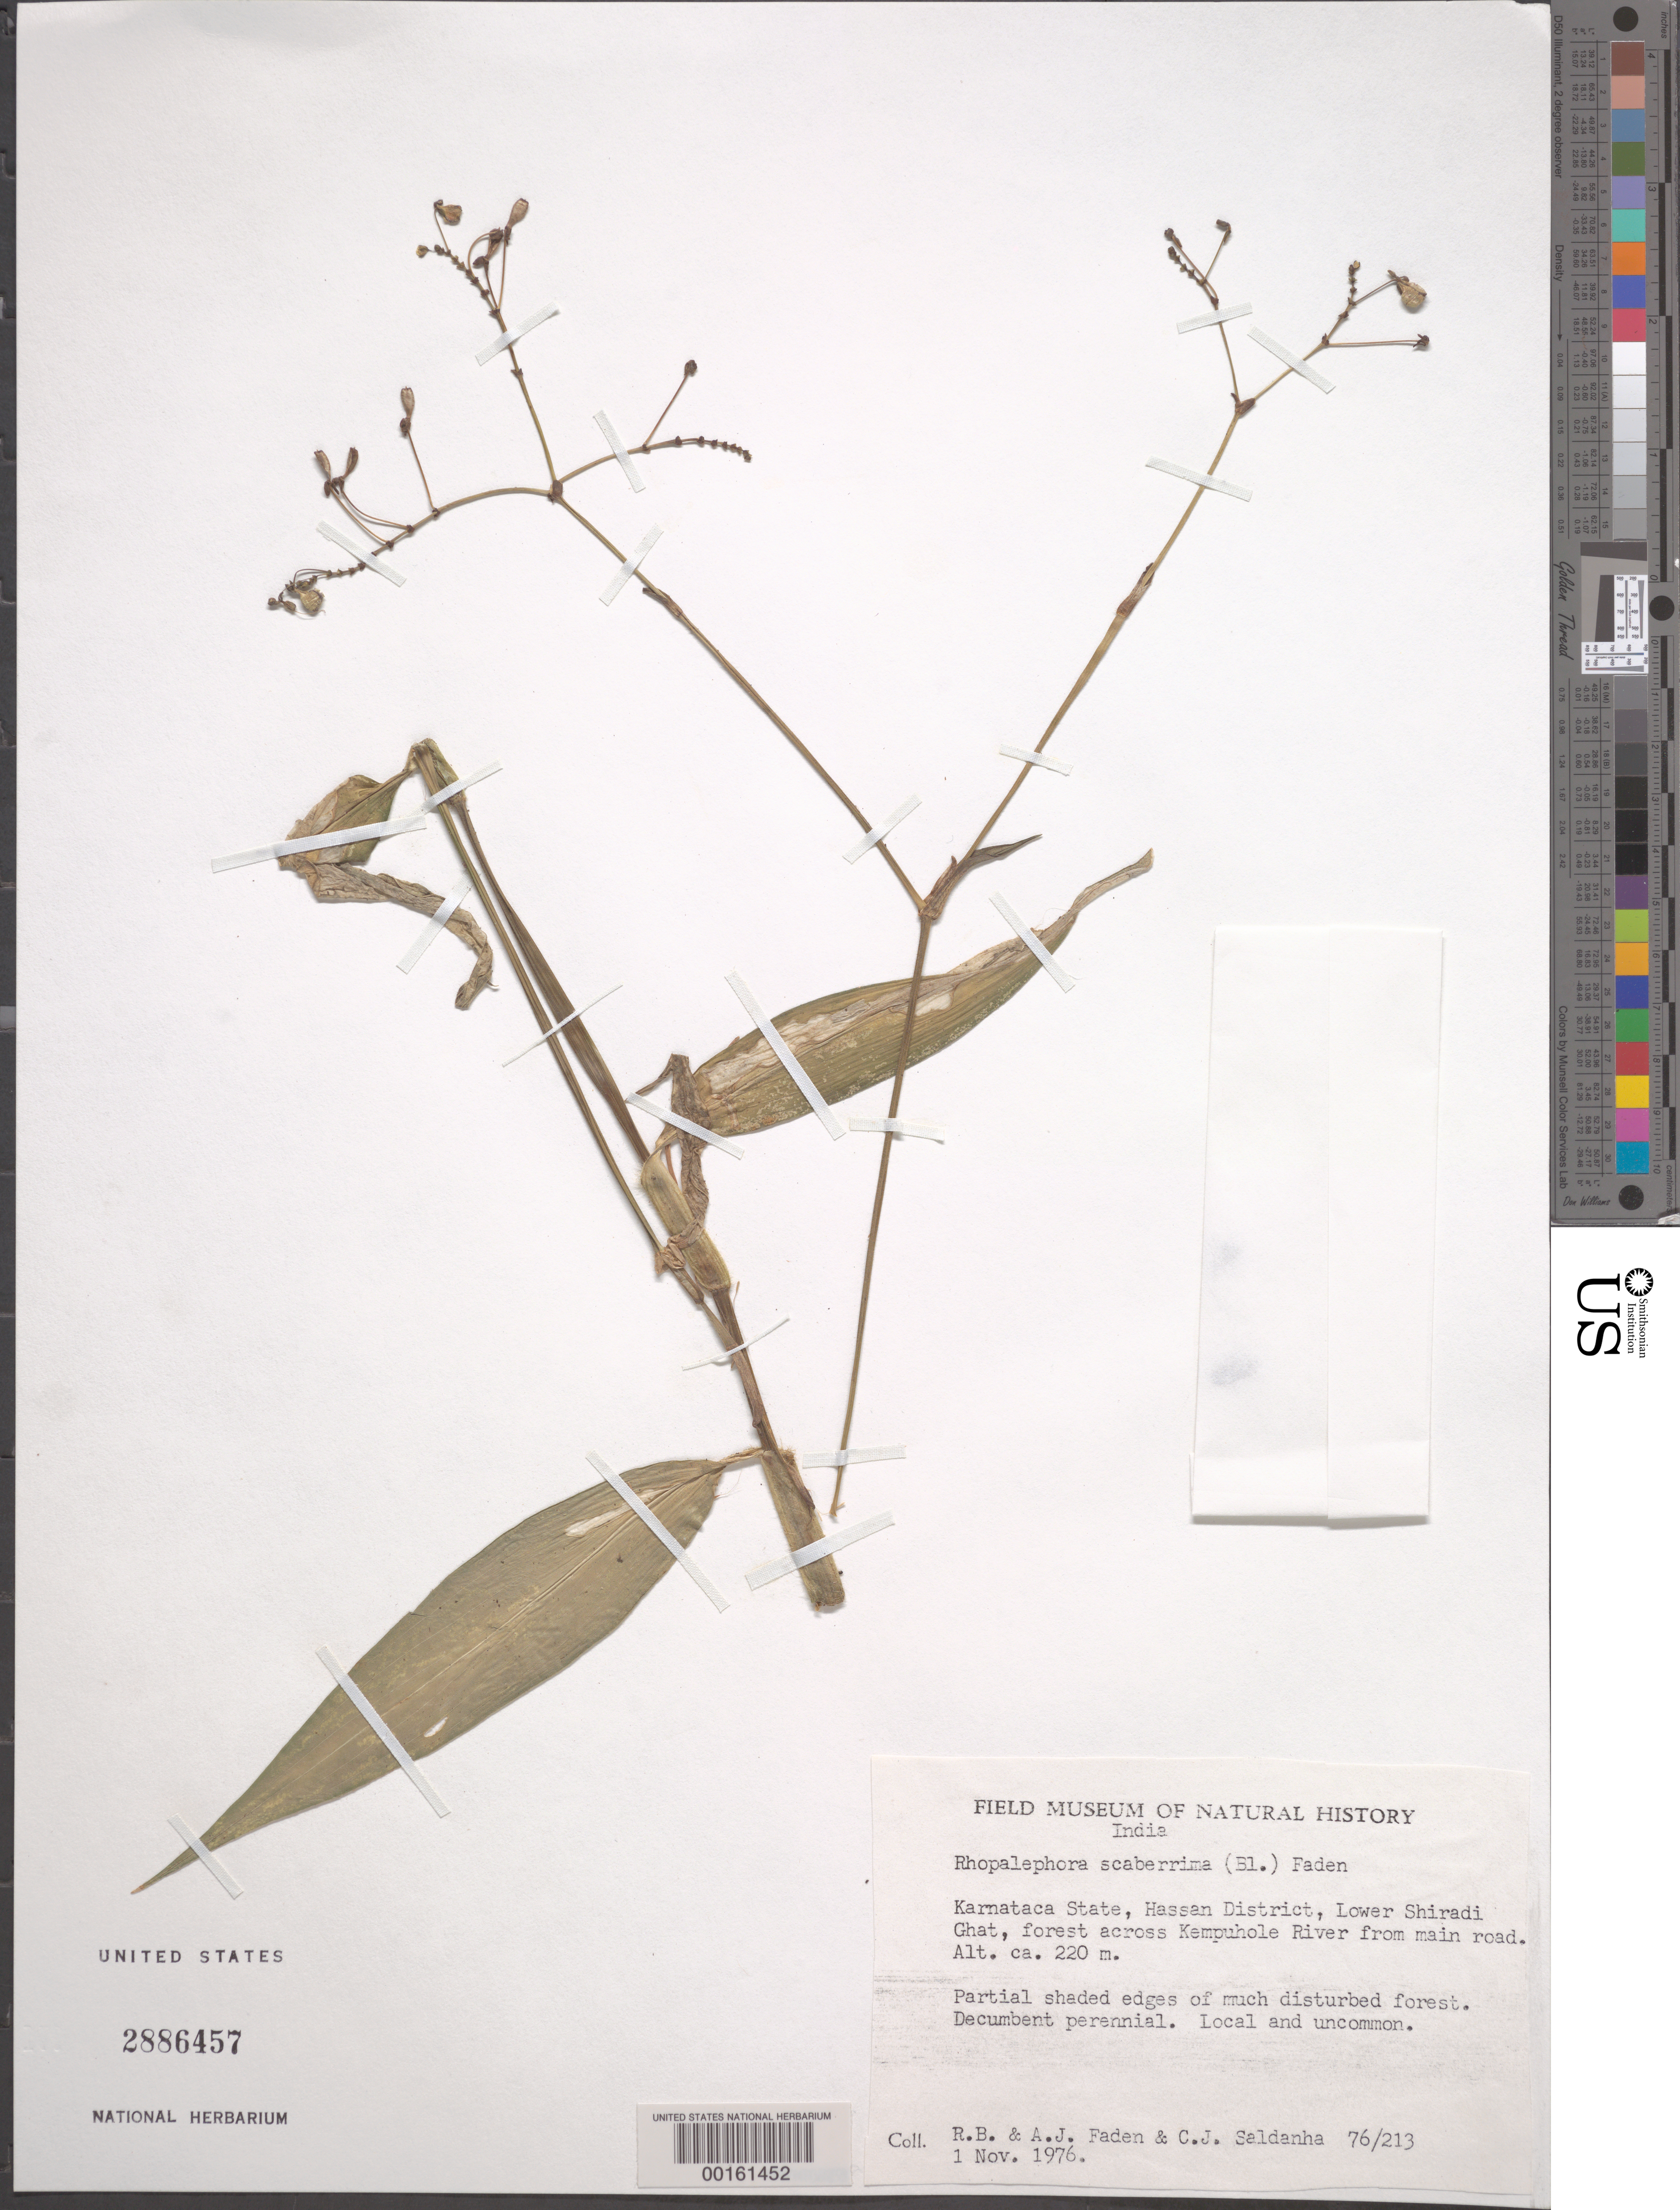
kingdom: Plantae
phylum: Tracheophyta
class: Liliopsida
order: Commelinales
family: Commelinaceae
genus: Rhopalephora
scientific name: Rhopalephora scaberrima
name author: (Blume) Faden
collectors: R. B. Faden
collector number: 76/213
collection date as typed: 01 Nov 1976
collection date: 1976-11-01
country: India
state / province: Karnataka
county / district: Hassan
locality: Lower shiradi ghat, mysore state [mysore state = karnataka.]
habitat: Forest, partial shade, disturbed area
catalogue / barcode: US 2886457